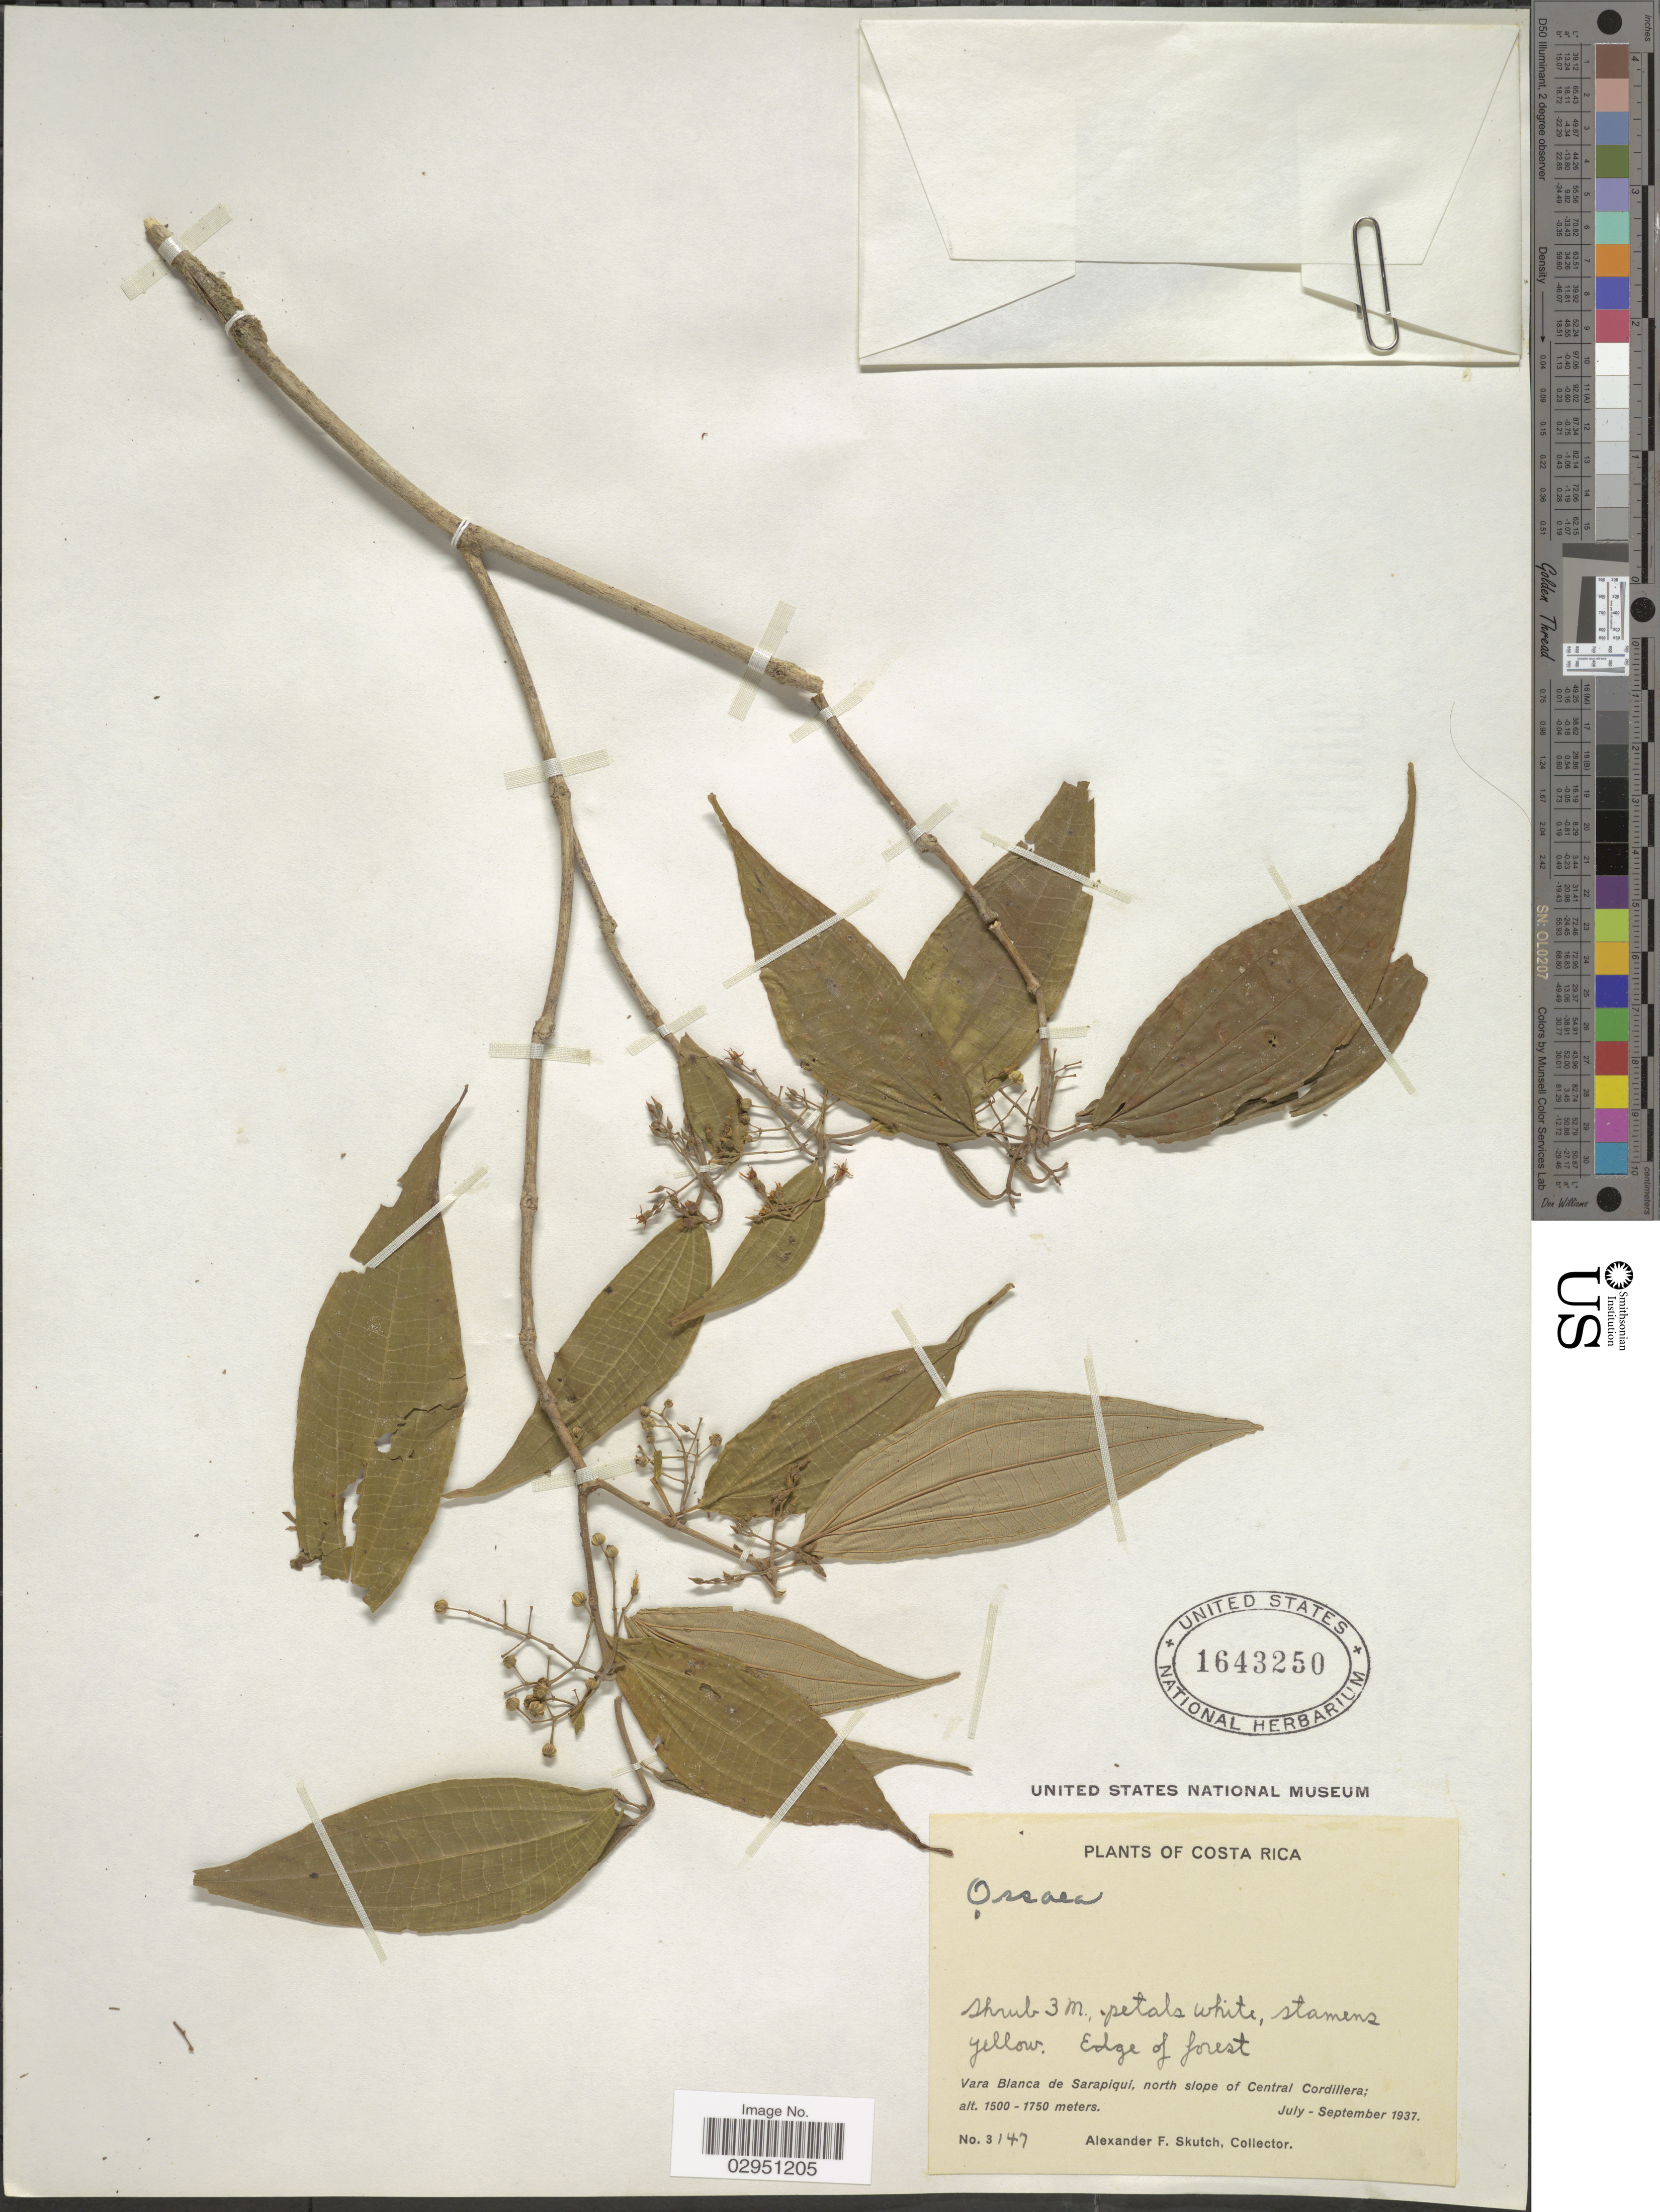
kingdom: Plantae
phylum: Tracheophyta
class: Magnoliopsida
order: Myrtales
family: Melastomataceae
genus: Ossaea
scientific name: Ossaea micrantha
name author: (Sw.) Macfad. ex Cogn.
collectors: A. F. Skutch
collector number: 3147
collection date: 1937-07/1937-09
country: Costa Rica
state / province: Heredia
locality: Vara Blanca de Sarapiqui, north slope of Central Cordillera.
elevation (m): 1500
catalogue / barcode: US 1643250